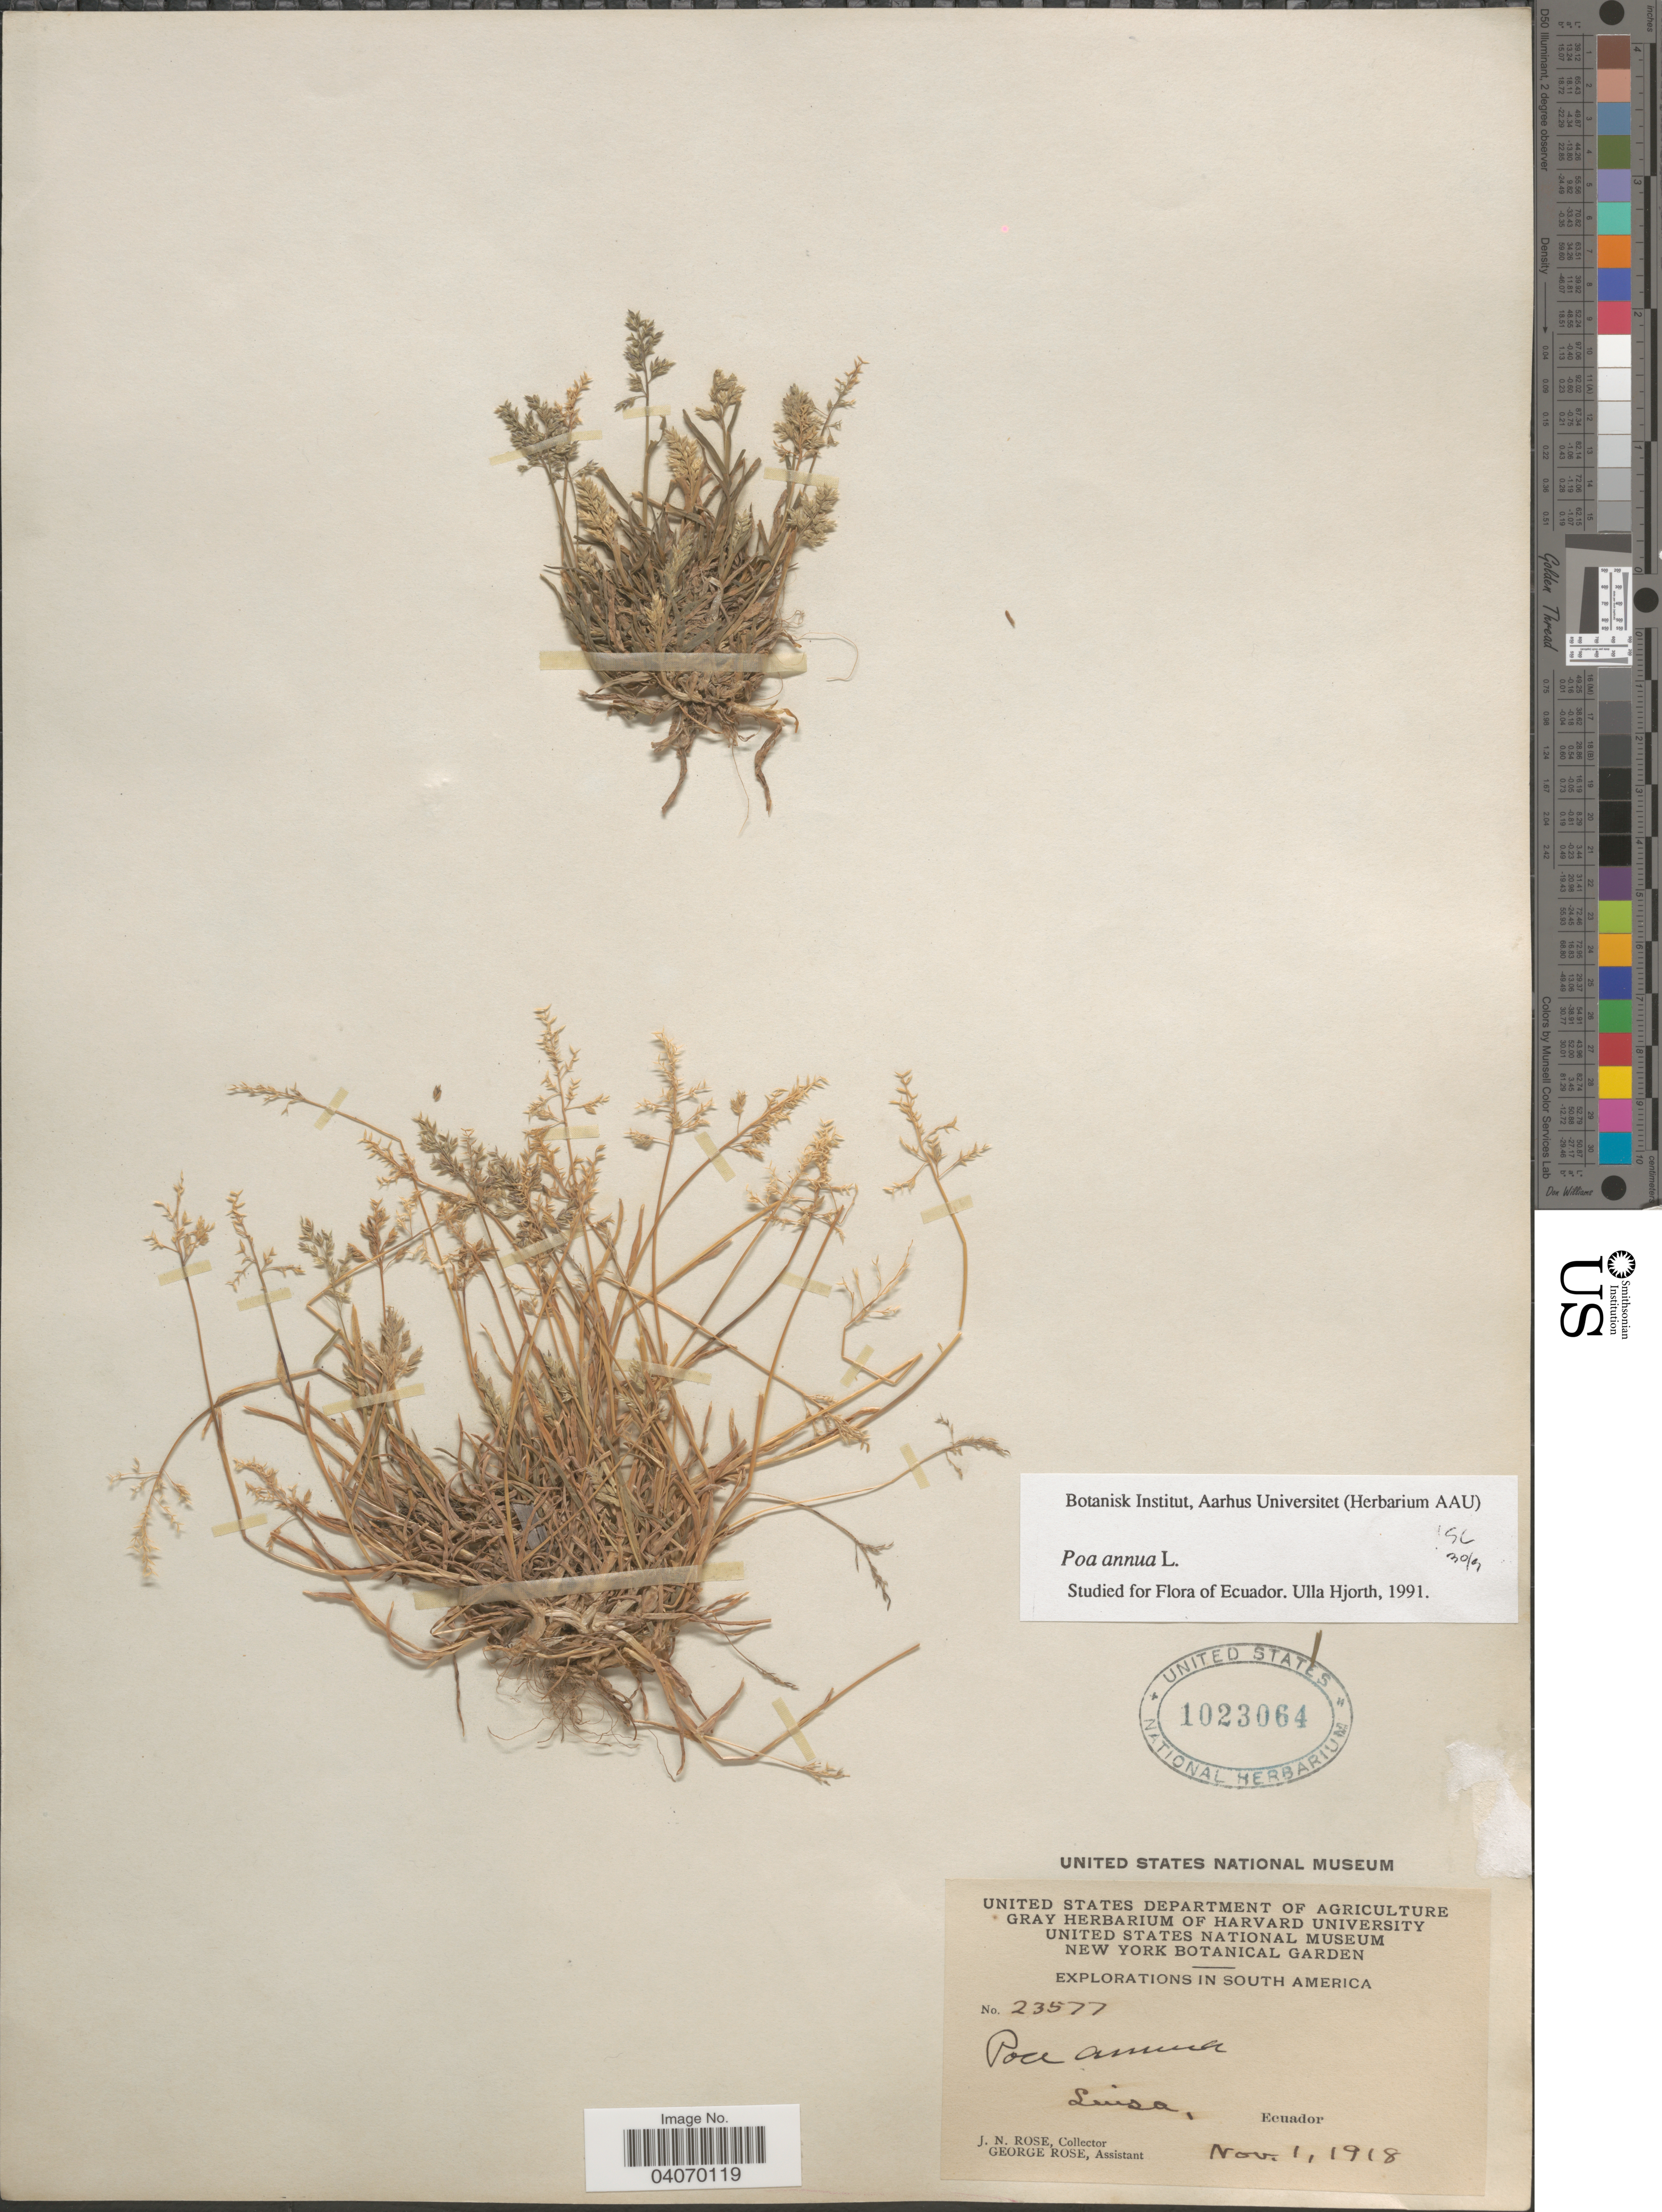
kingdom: Plantae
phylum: Tracheophyta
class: Liliopsida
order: Poales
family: Poaceae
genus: Poa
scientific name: Poa annua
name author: L.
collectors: J. N. Rose & G. Rose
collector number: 23577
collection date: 1918-11-01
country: Ecuador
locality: Explorations in South America. Luisa.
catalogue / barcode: US 1023064